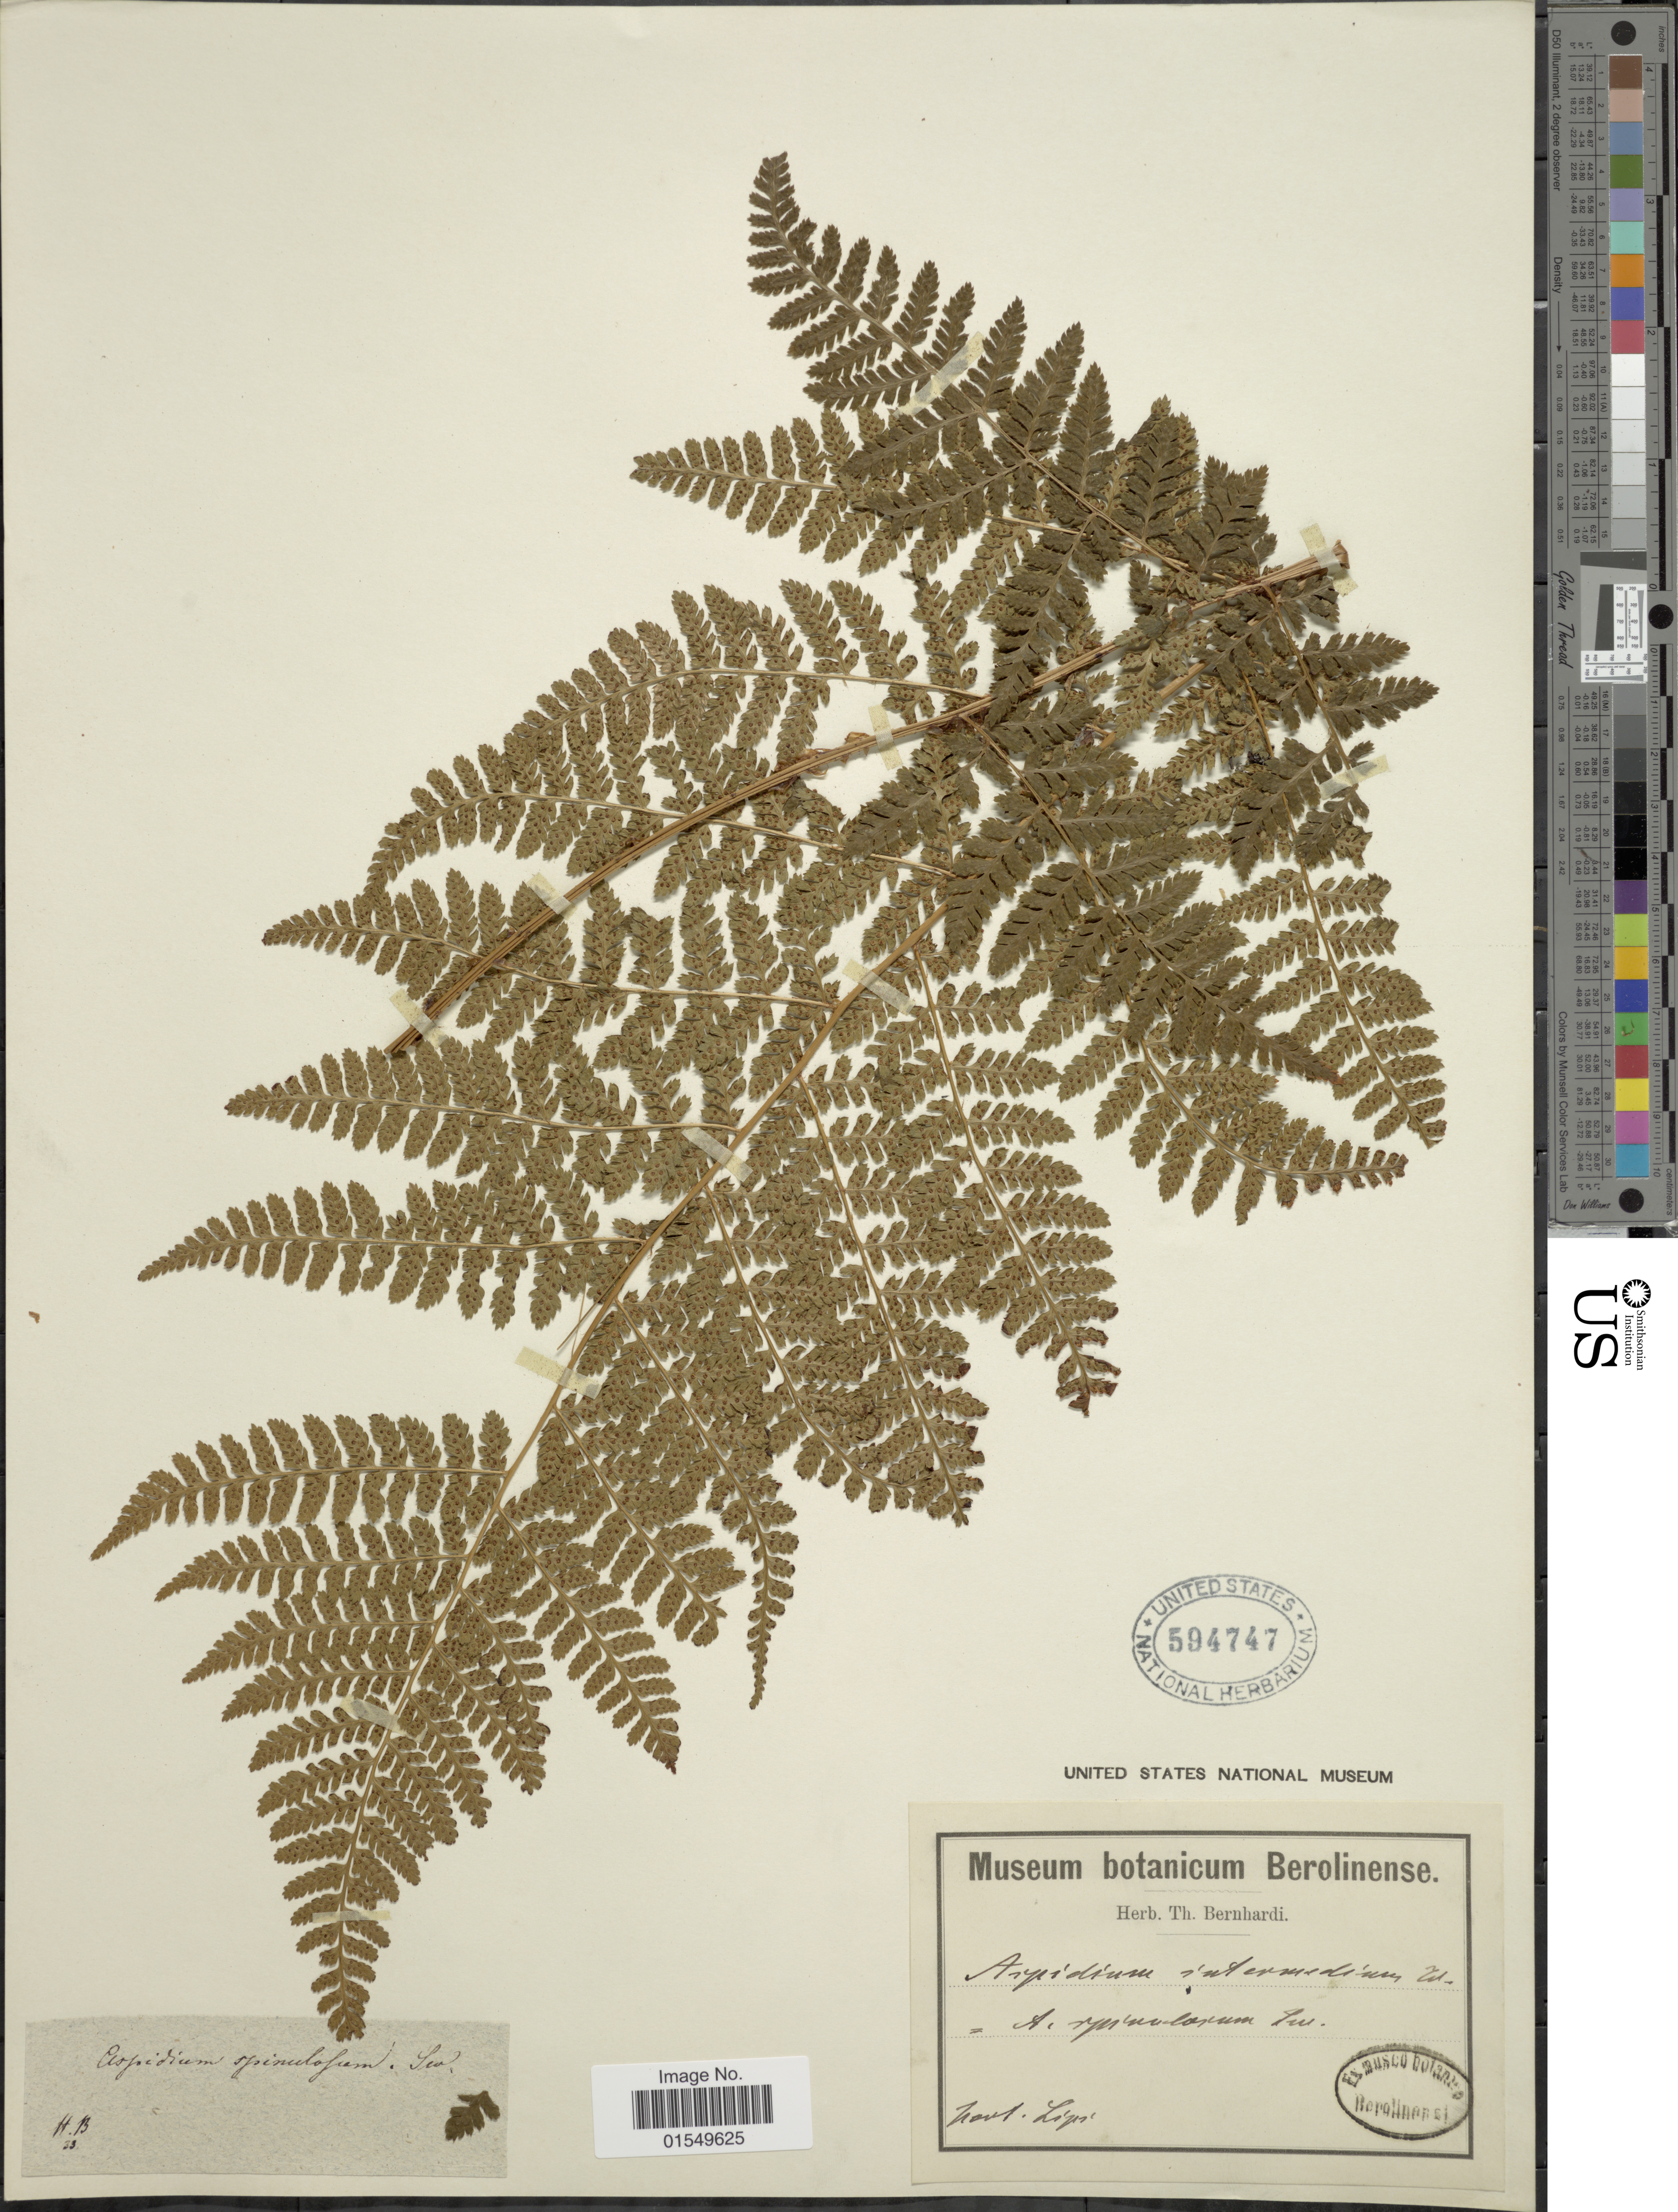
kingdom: Plantae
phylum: Tracheophyta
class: Polypodiopsida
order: Polypodiales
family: Dryopteridaceae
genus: Dryopteris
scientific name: Dryopteris carthusiana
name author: (Villars) H.P. Fuchs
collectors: ex herb. Bernhardi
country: Germany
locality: Hort Lipi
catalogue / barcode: US 594747